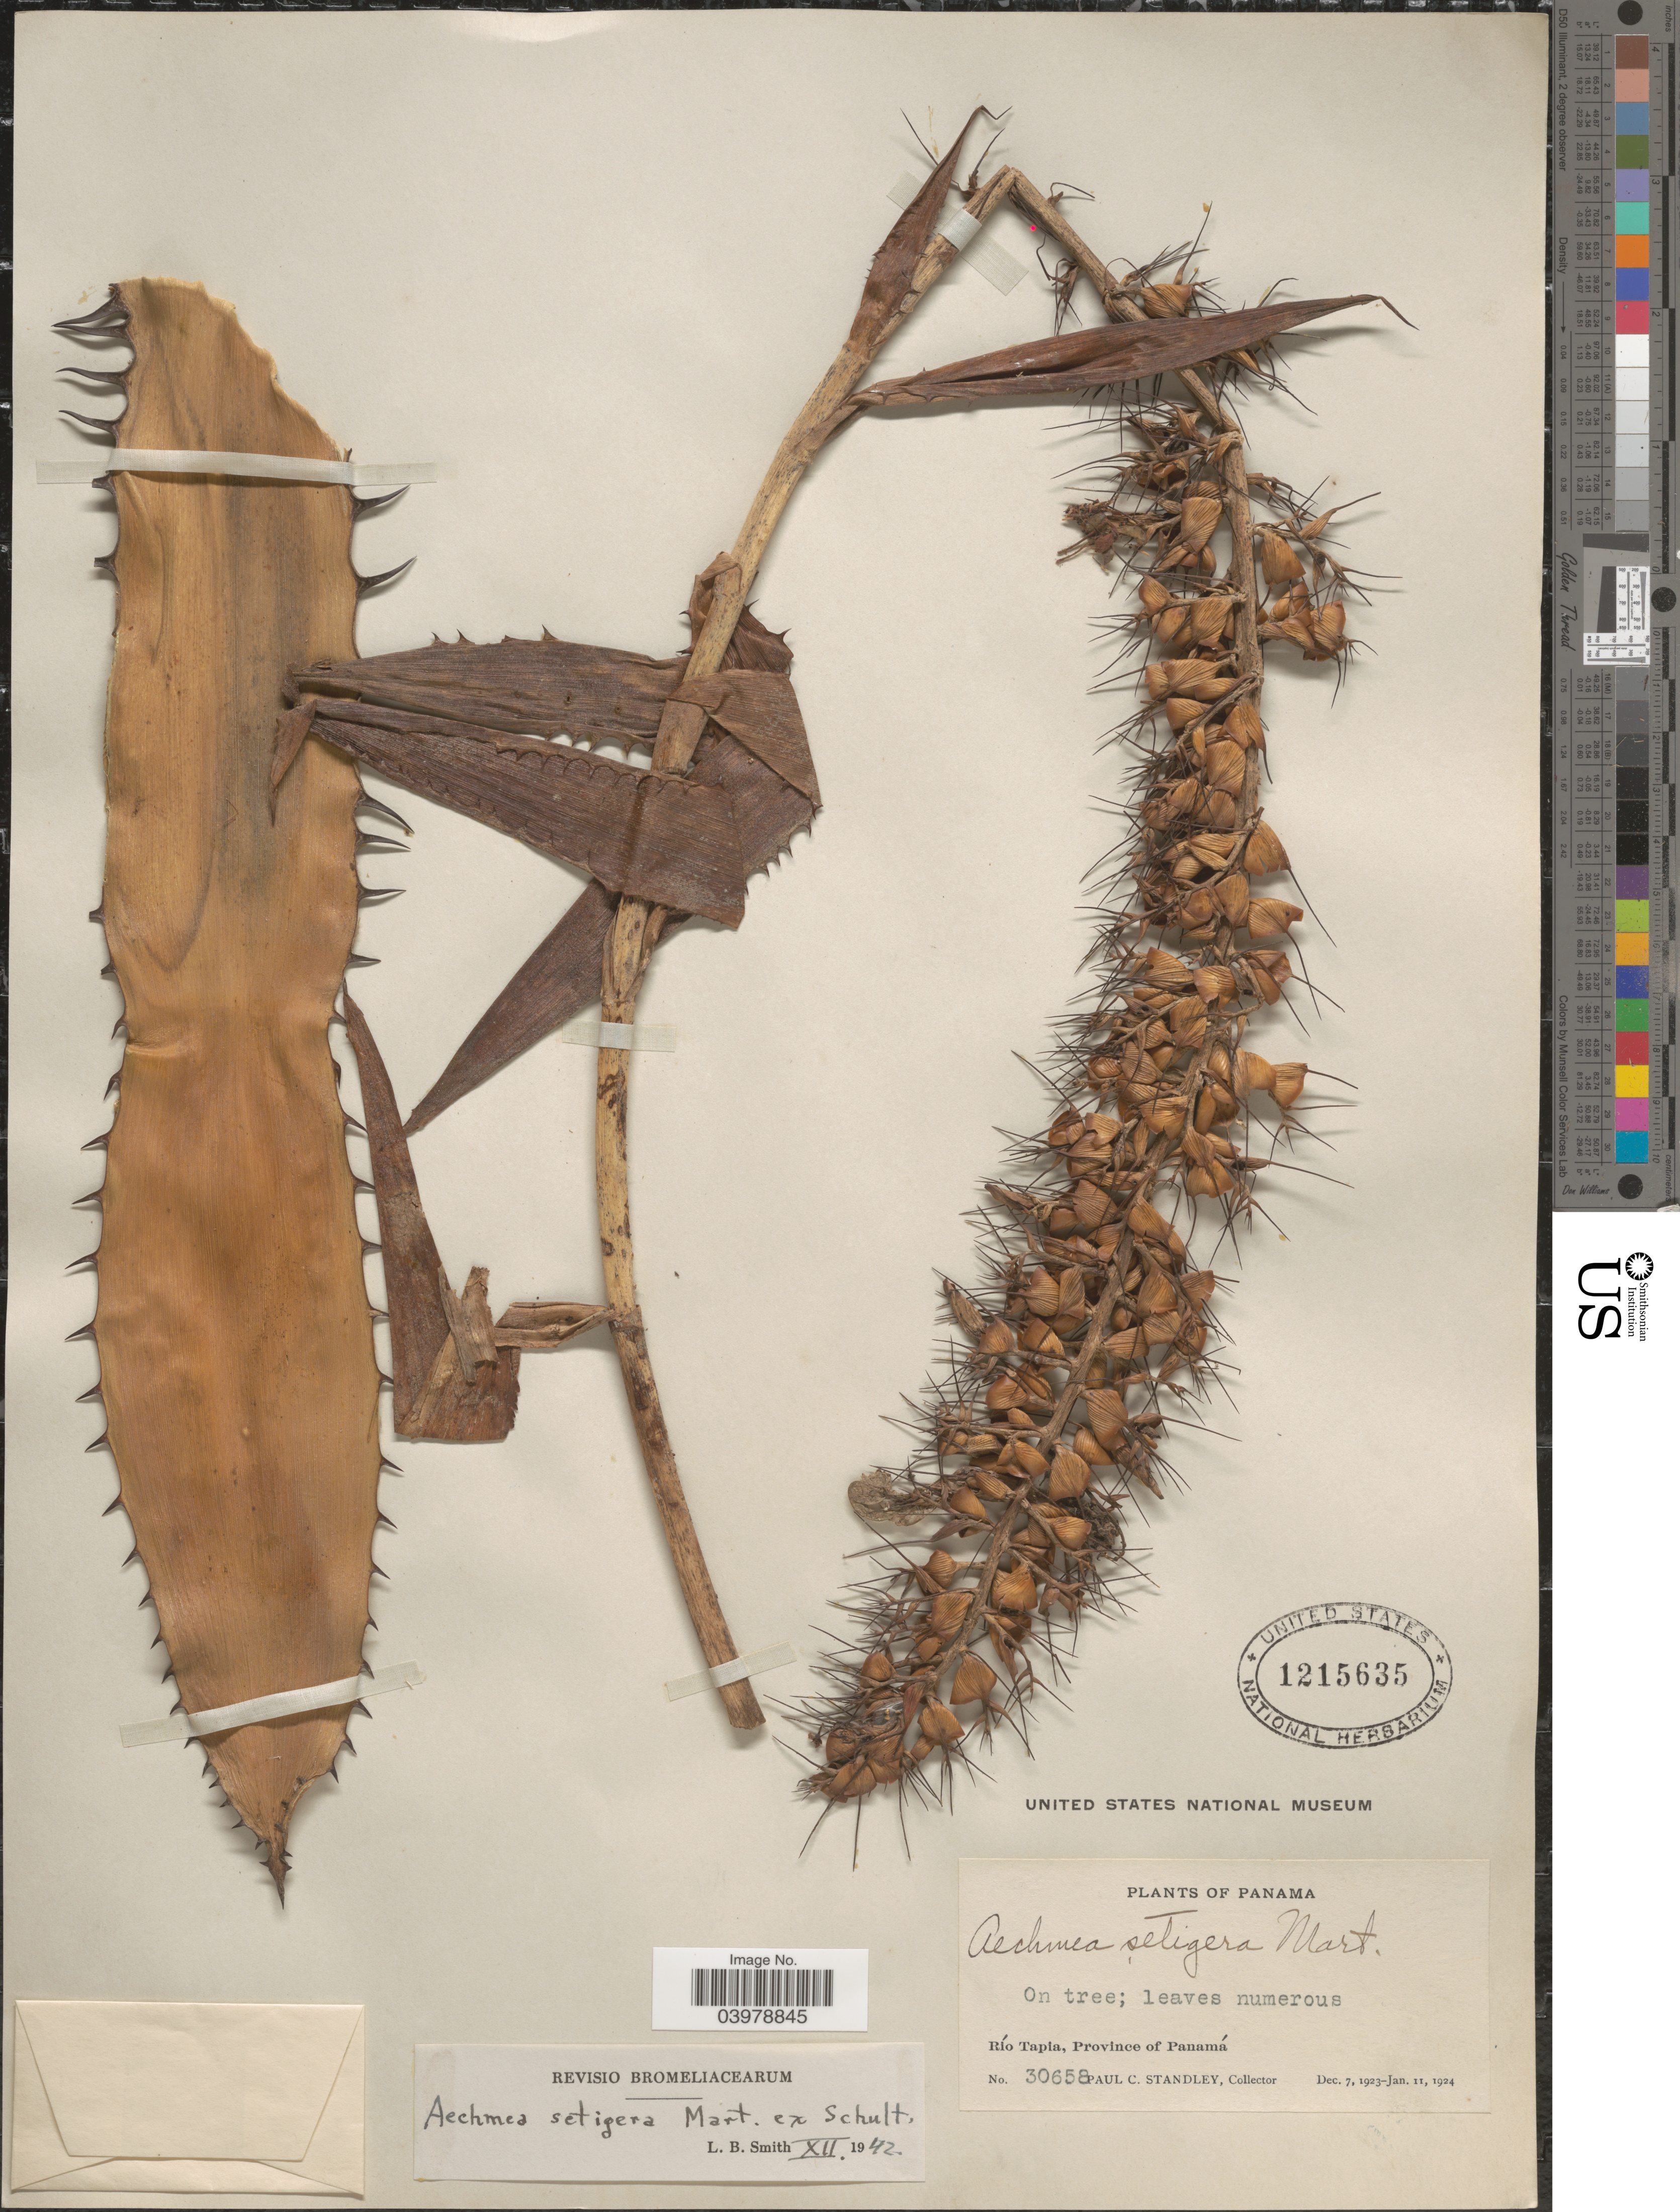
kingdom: Plantae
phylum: Tracheophyta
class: Liliopsida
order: Poales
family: Bromeliaceae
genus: Aechmea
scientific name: Aechmea setigera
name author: Mart. ex Schult. & Schult. f.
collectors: P. C. Standley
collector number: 30658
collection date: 1923-12-07/1924-01-11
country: Panama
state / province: Panamá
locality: Río Tapia.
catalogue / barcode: US 1215635